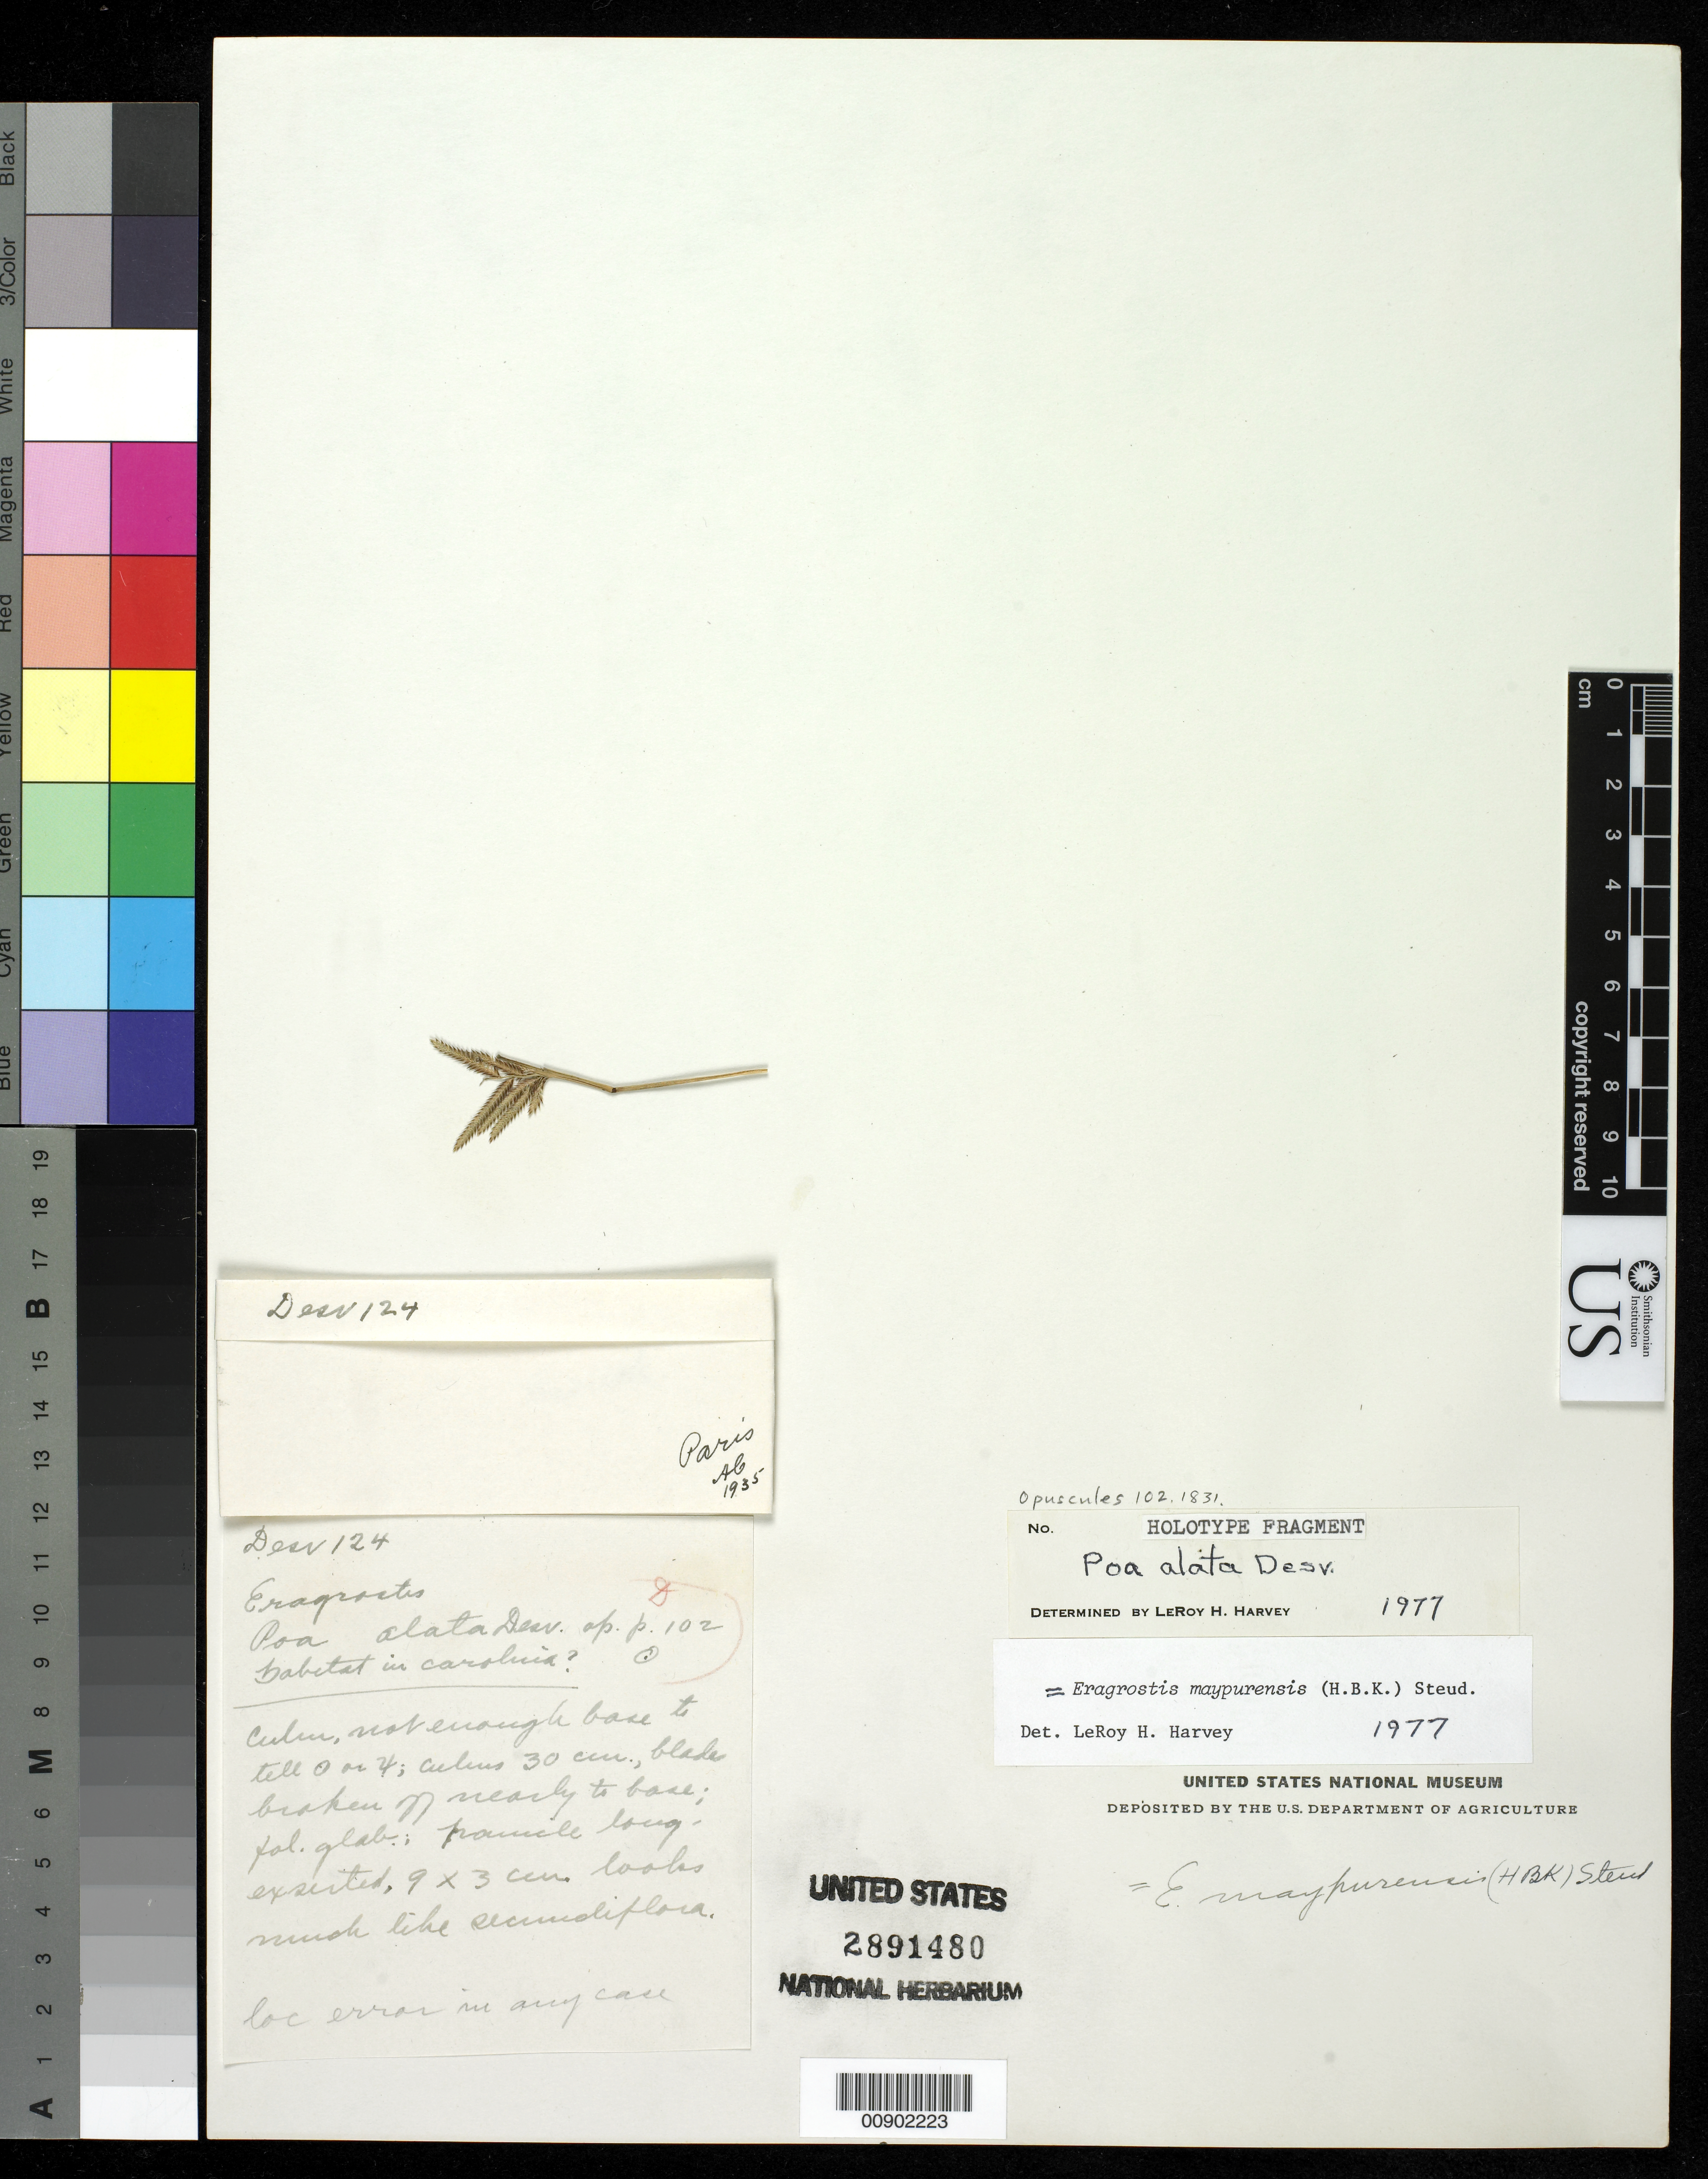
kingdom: Plantae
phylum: Tracheophyta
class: Liliopsida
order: Poales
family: Poaceae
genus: Poa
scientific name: Poa alata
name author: Desvaux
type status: Isotype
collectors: A. Desvaux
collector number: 124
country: United States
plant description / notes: Also published in Opusc. Sci. Phys. Nat. 102 [reprint] 1831-1833.; Fragmentary material of type specimen ex herb. Paris.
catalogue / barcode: US 2891480